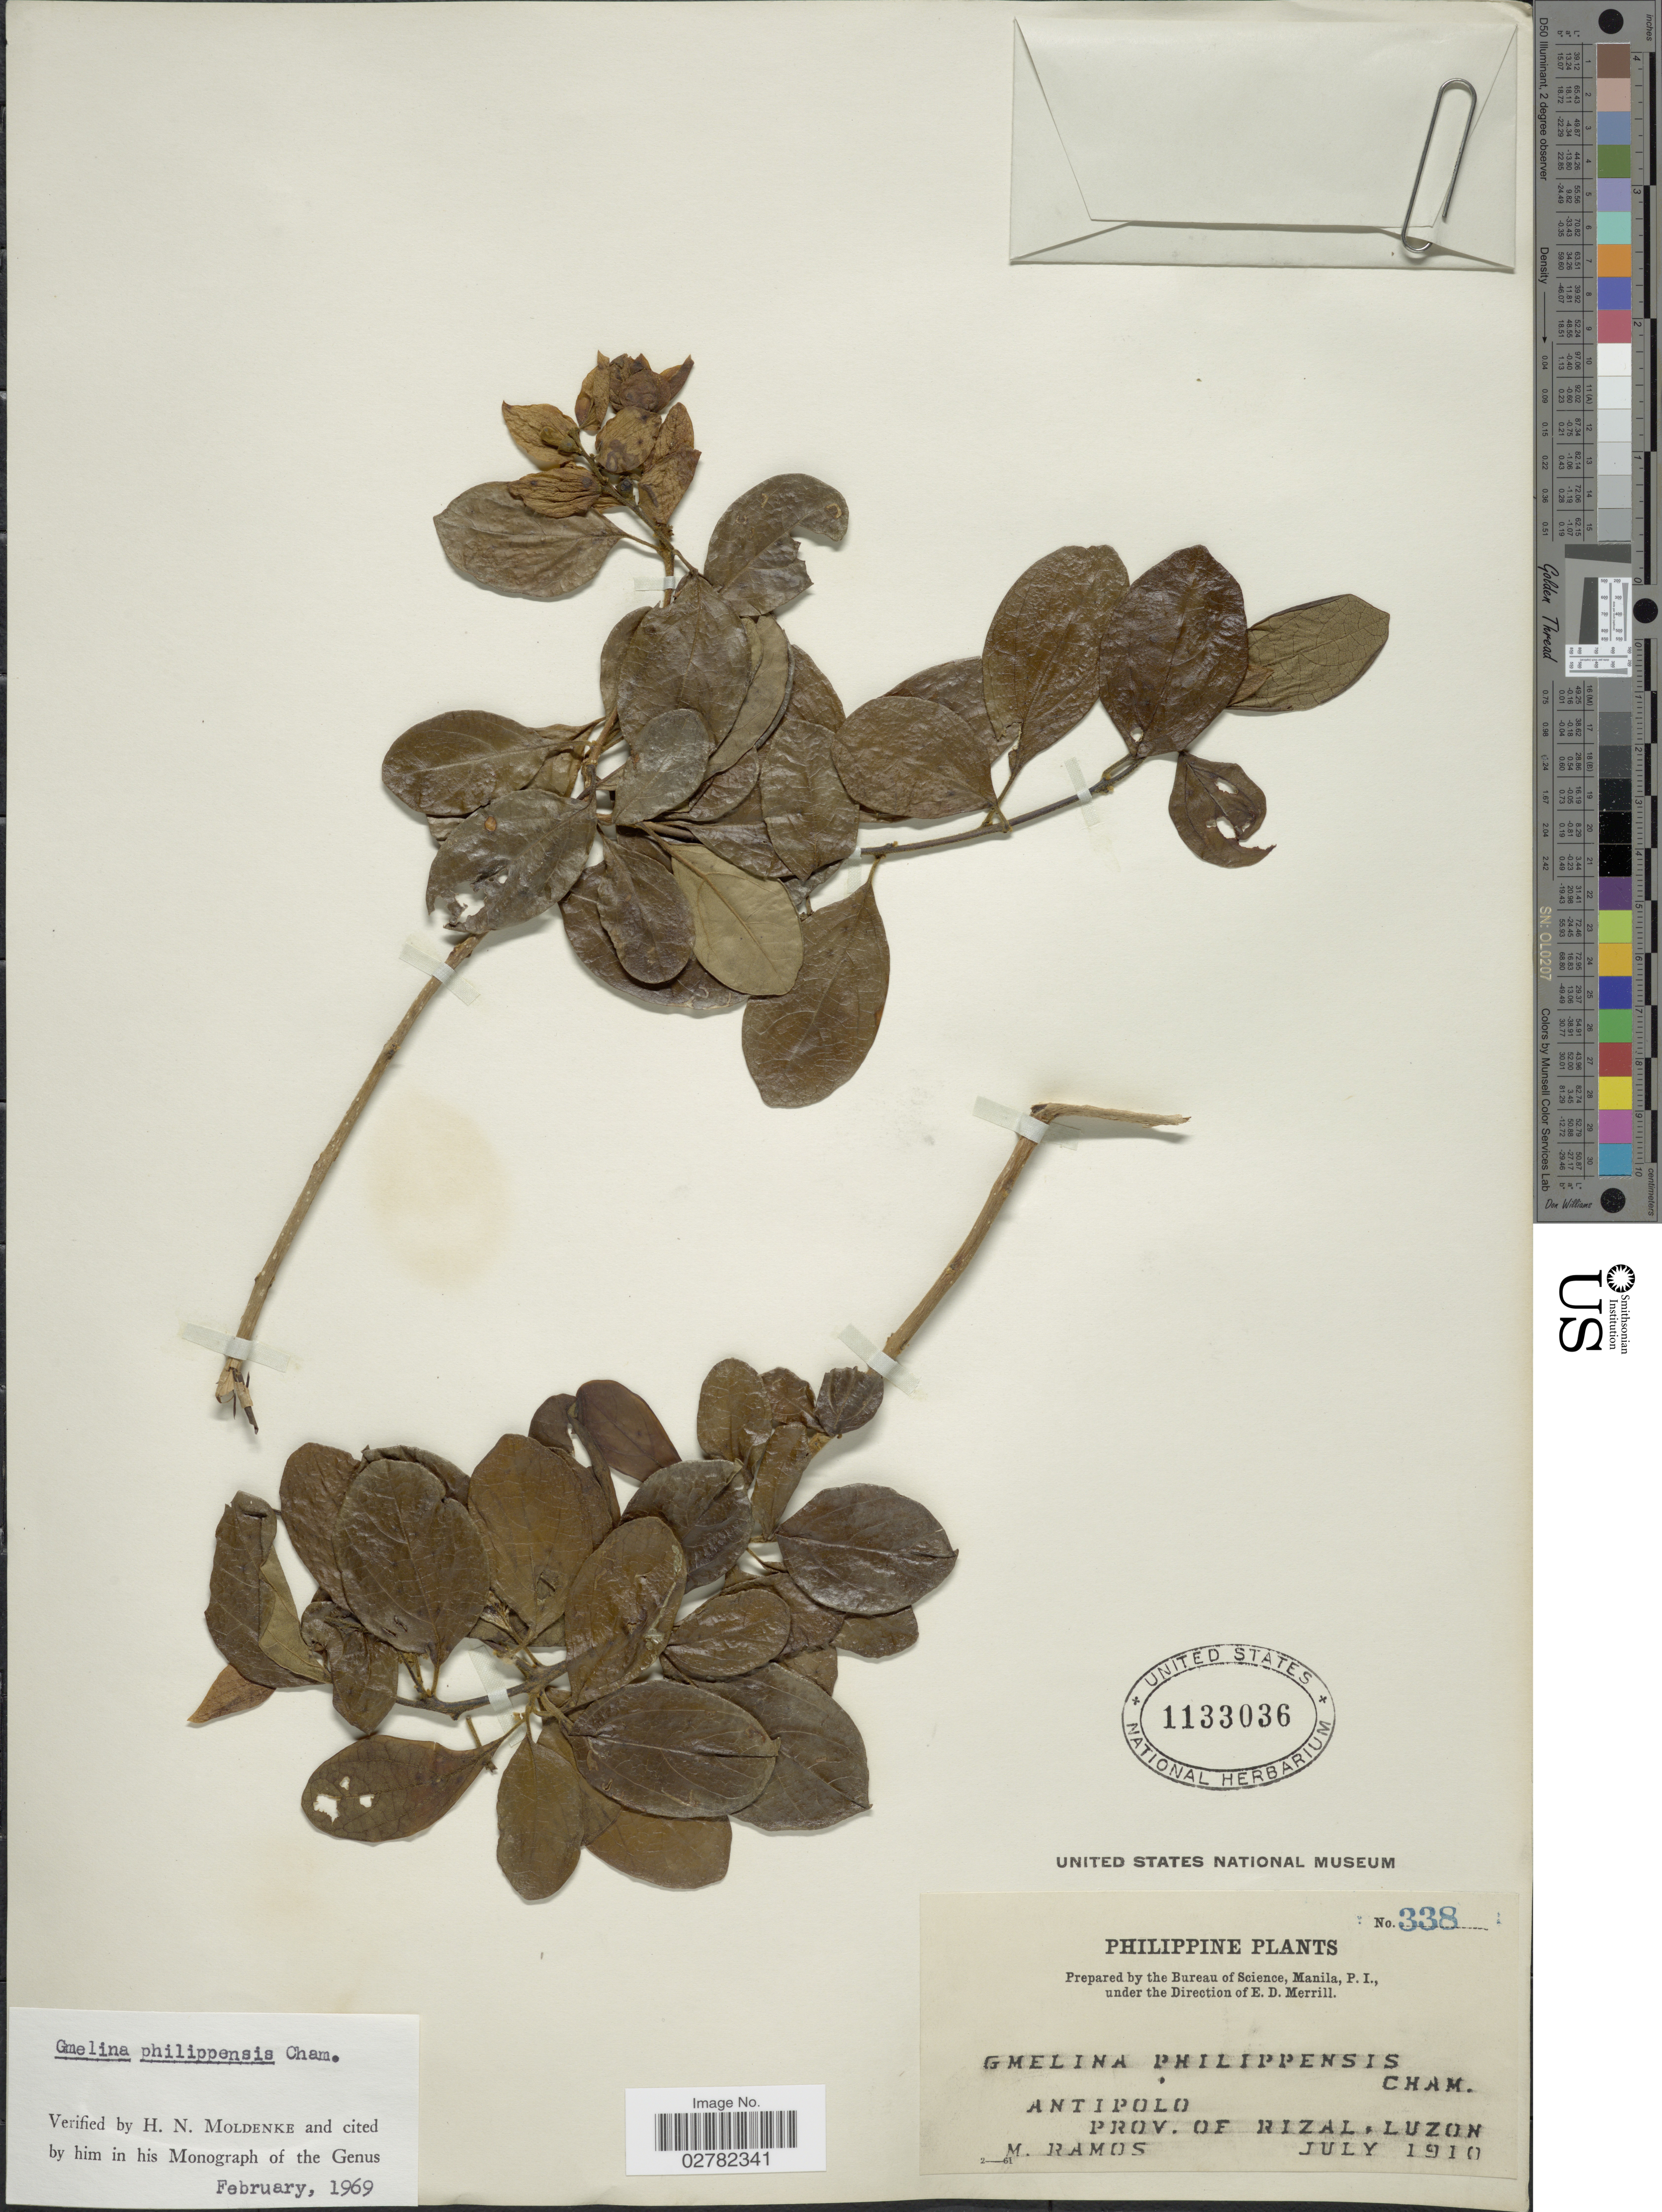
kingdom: Plantae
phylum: Tracheophyta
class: Magnoliopsida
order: Lamiales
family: Lamiaceae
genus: Gmelina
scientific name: Gmelina philippinensis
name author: Cham.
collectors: M. Ramos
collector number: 338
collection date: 1910-07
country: Philippines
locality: Antipolo, Prov. of Rizal, Luzon.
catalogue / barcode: US 1133036